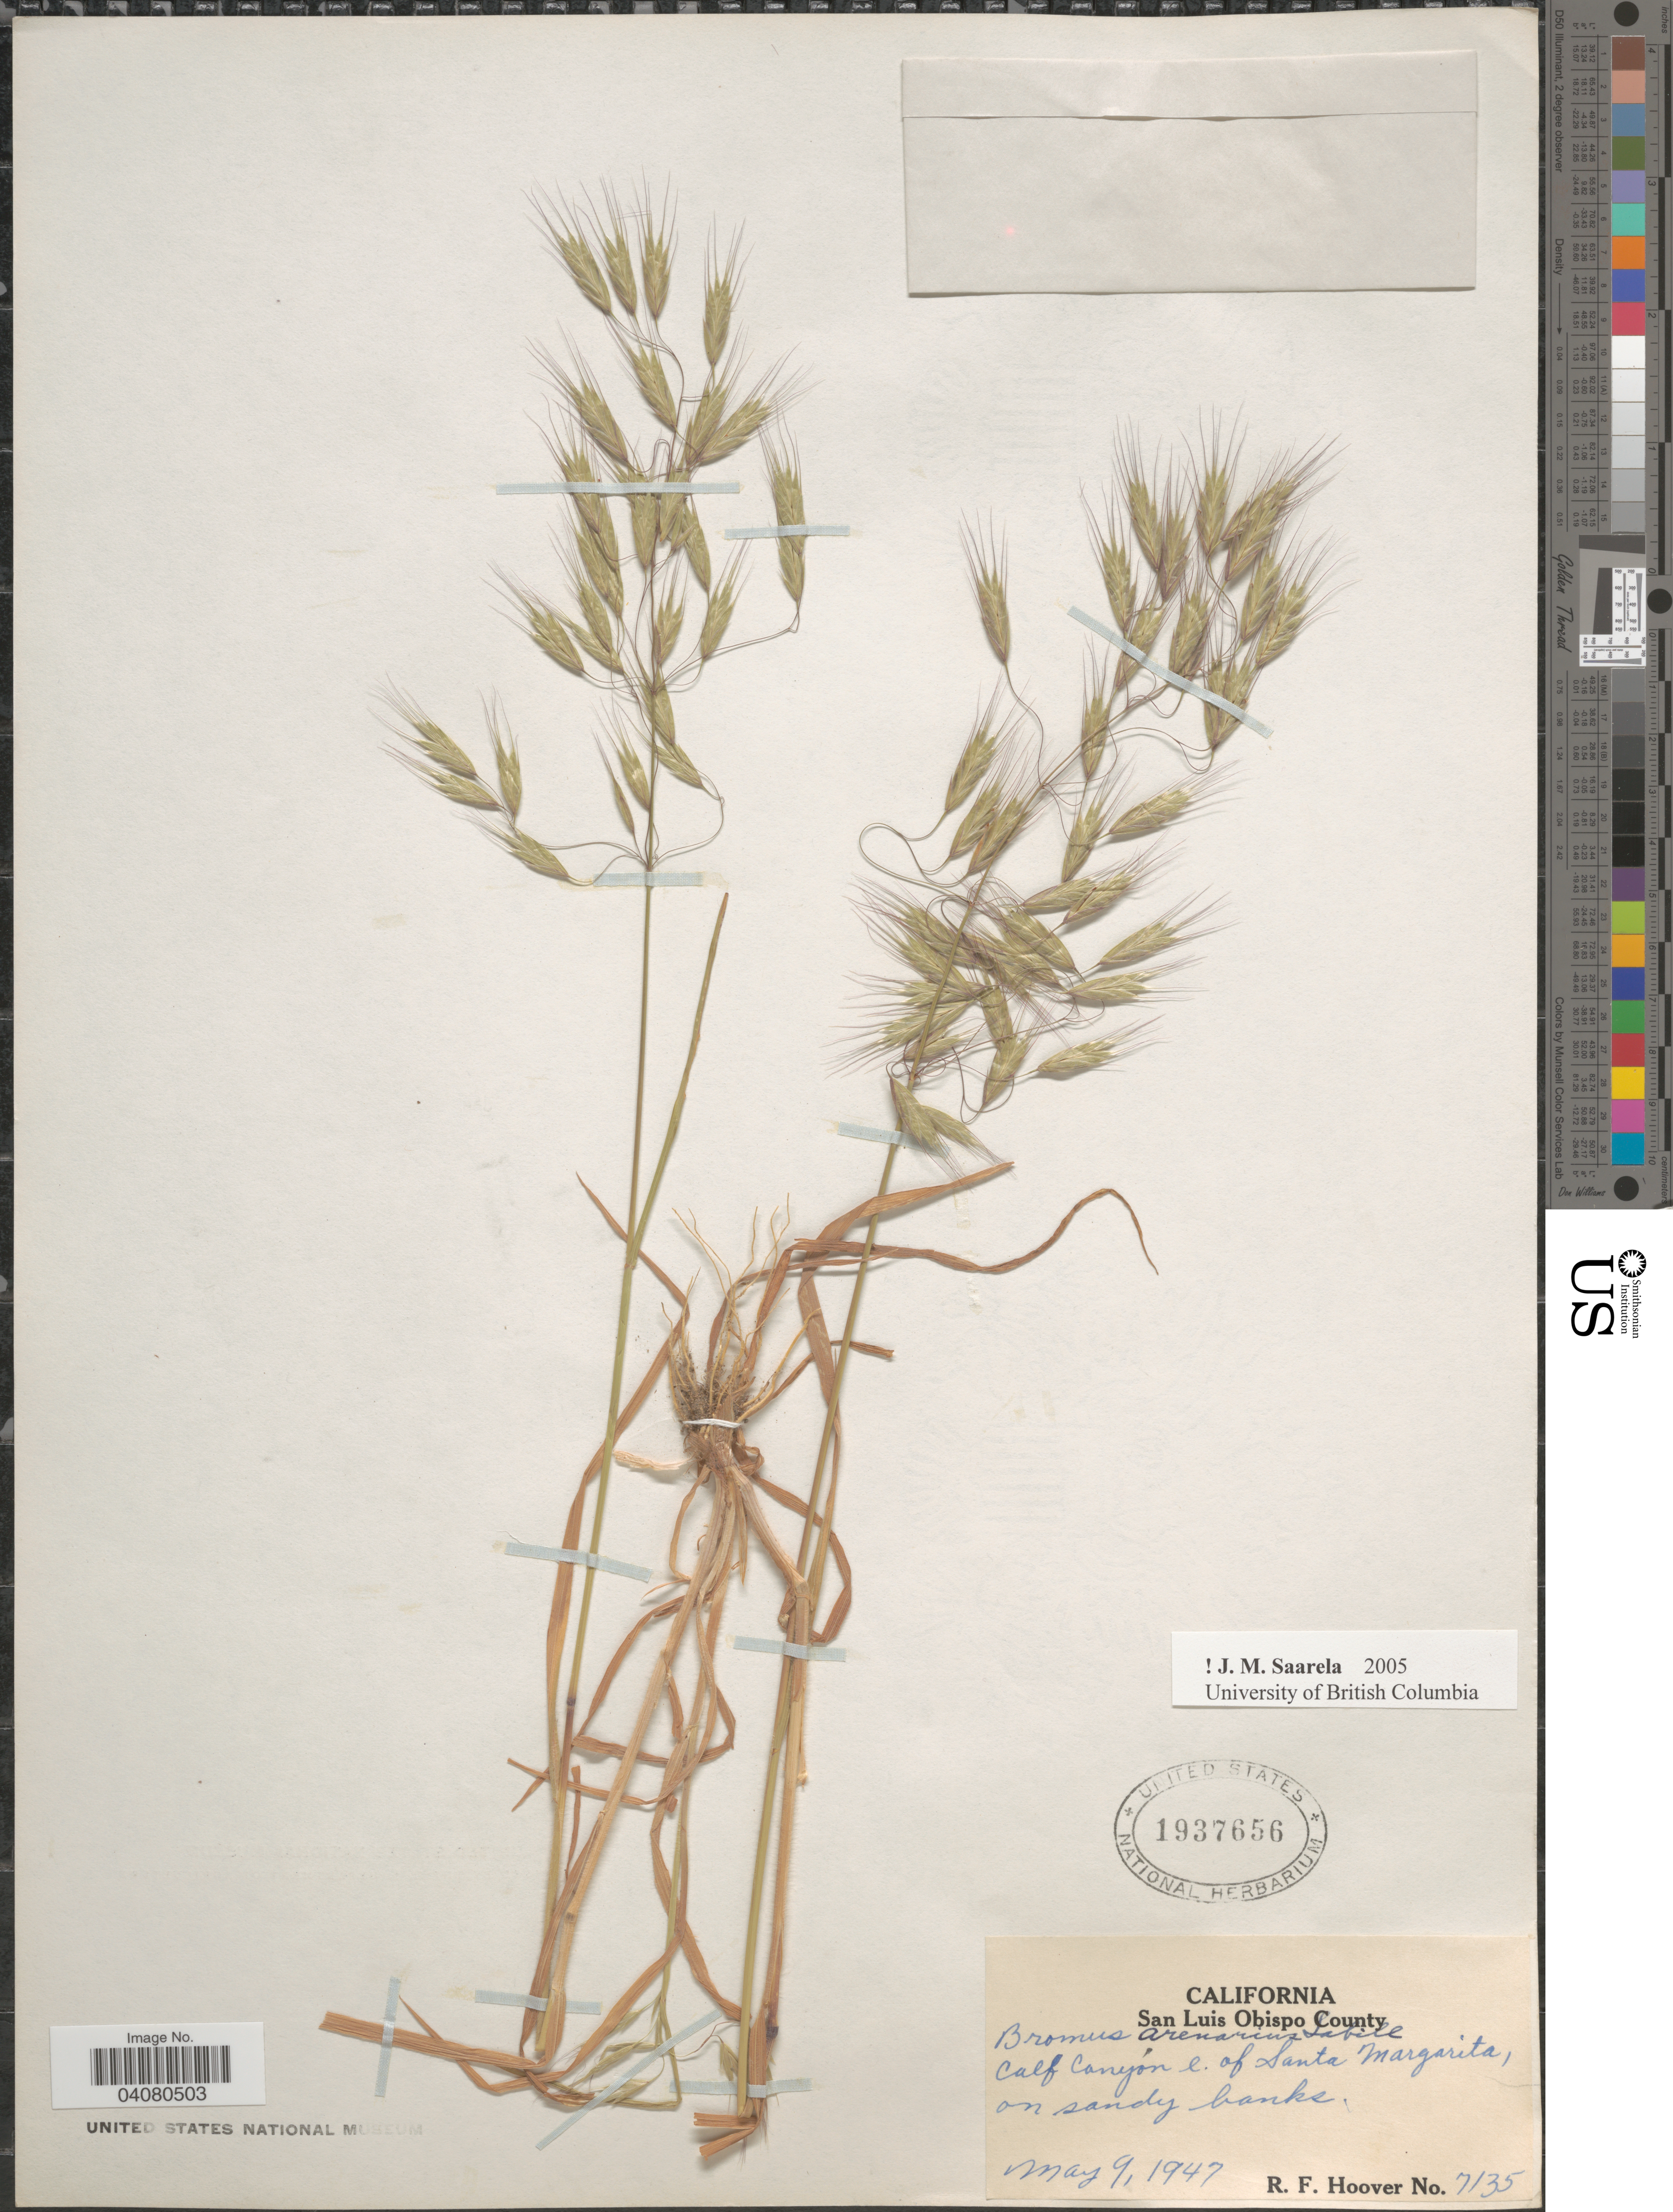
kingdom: Plantae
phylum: Tracheophyta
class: Liliopsida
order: Poales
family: Poaceae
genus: Bromus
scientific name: Bromus arizonicus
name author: (Shear) Stebbins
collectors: R. F. Hoover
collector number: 7135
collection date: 1947-05-09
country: United States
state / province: California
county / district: San Luis Obispo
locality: San Luis Obispo County. Calf Canyon e. of Santa Margarita.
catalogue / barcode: US 1937656